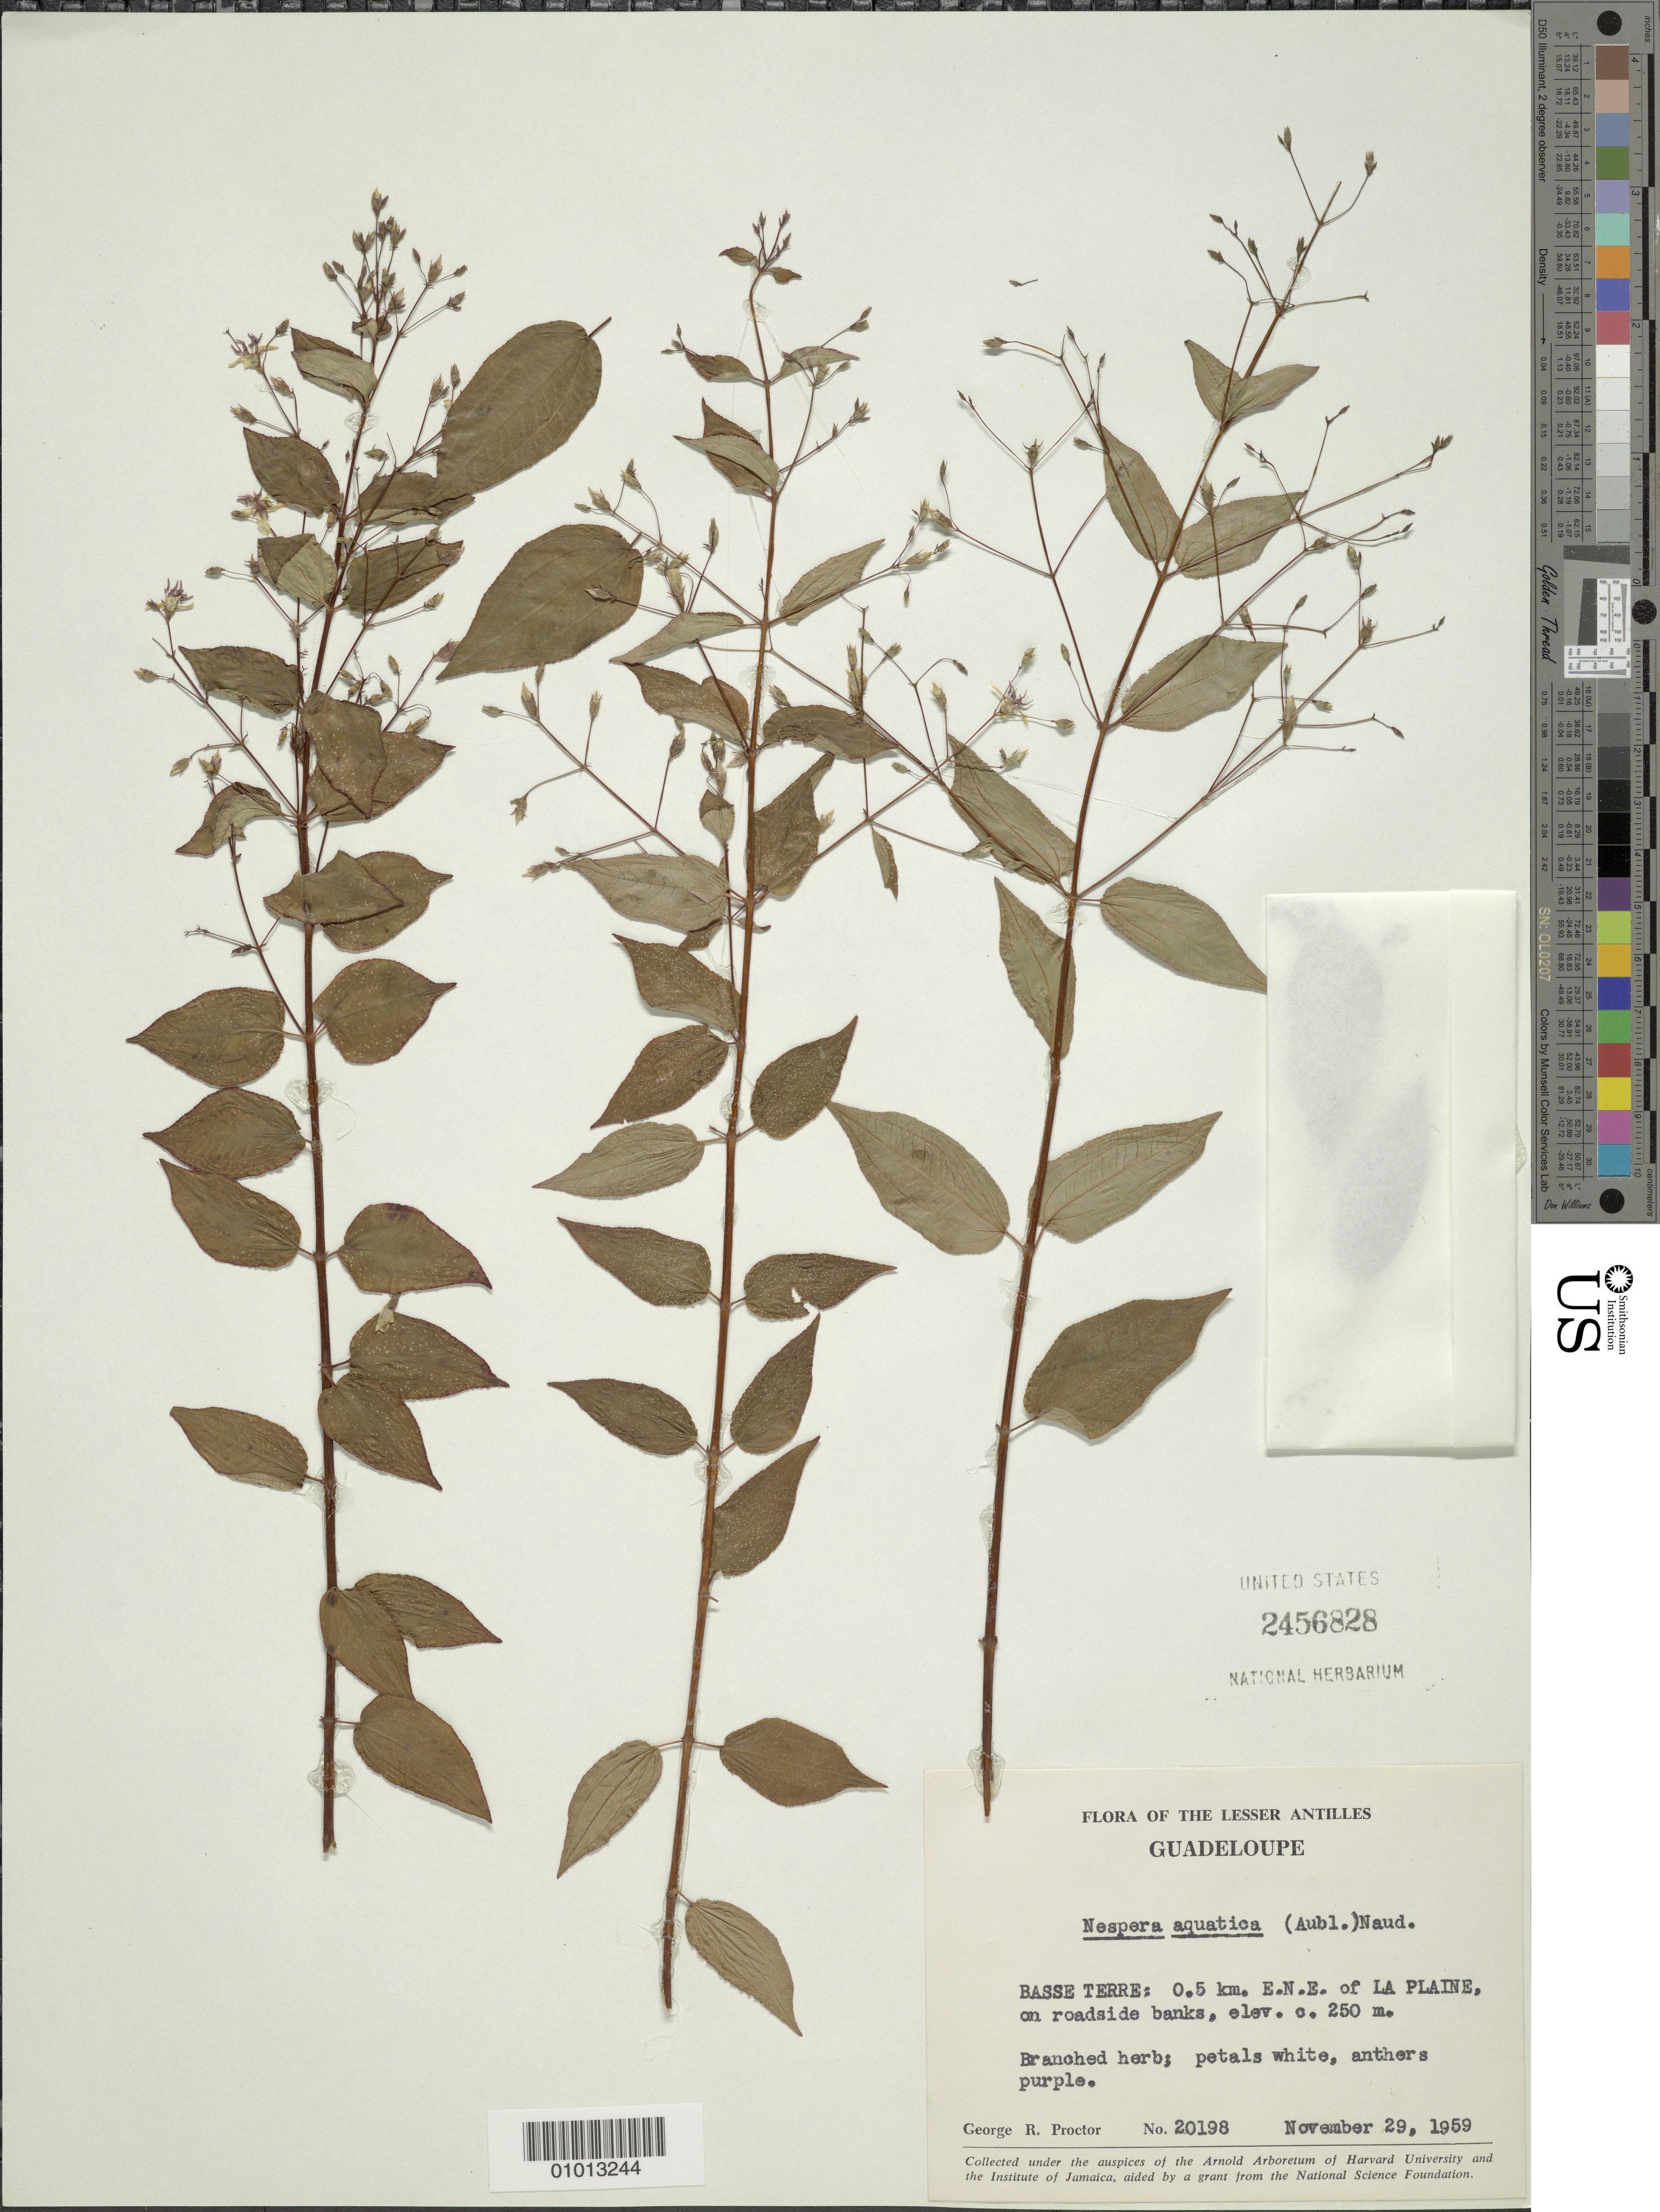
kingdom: Plantae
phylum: Tracheophyta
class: Magnoliopsida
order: Myrtales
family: Melastomataceae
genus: Nepsera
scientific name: Nepsera aquatica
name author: (Aubl.) Naudin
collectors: G. R. Proctor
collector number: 20198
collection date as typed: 29 Nov 1959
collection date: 1959-11-29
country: Guadeloupe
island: Basse Terre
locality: La Plaine, 0.5 km ENE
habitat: On roadside banks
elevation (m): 250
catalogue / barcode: US 2456828